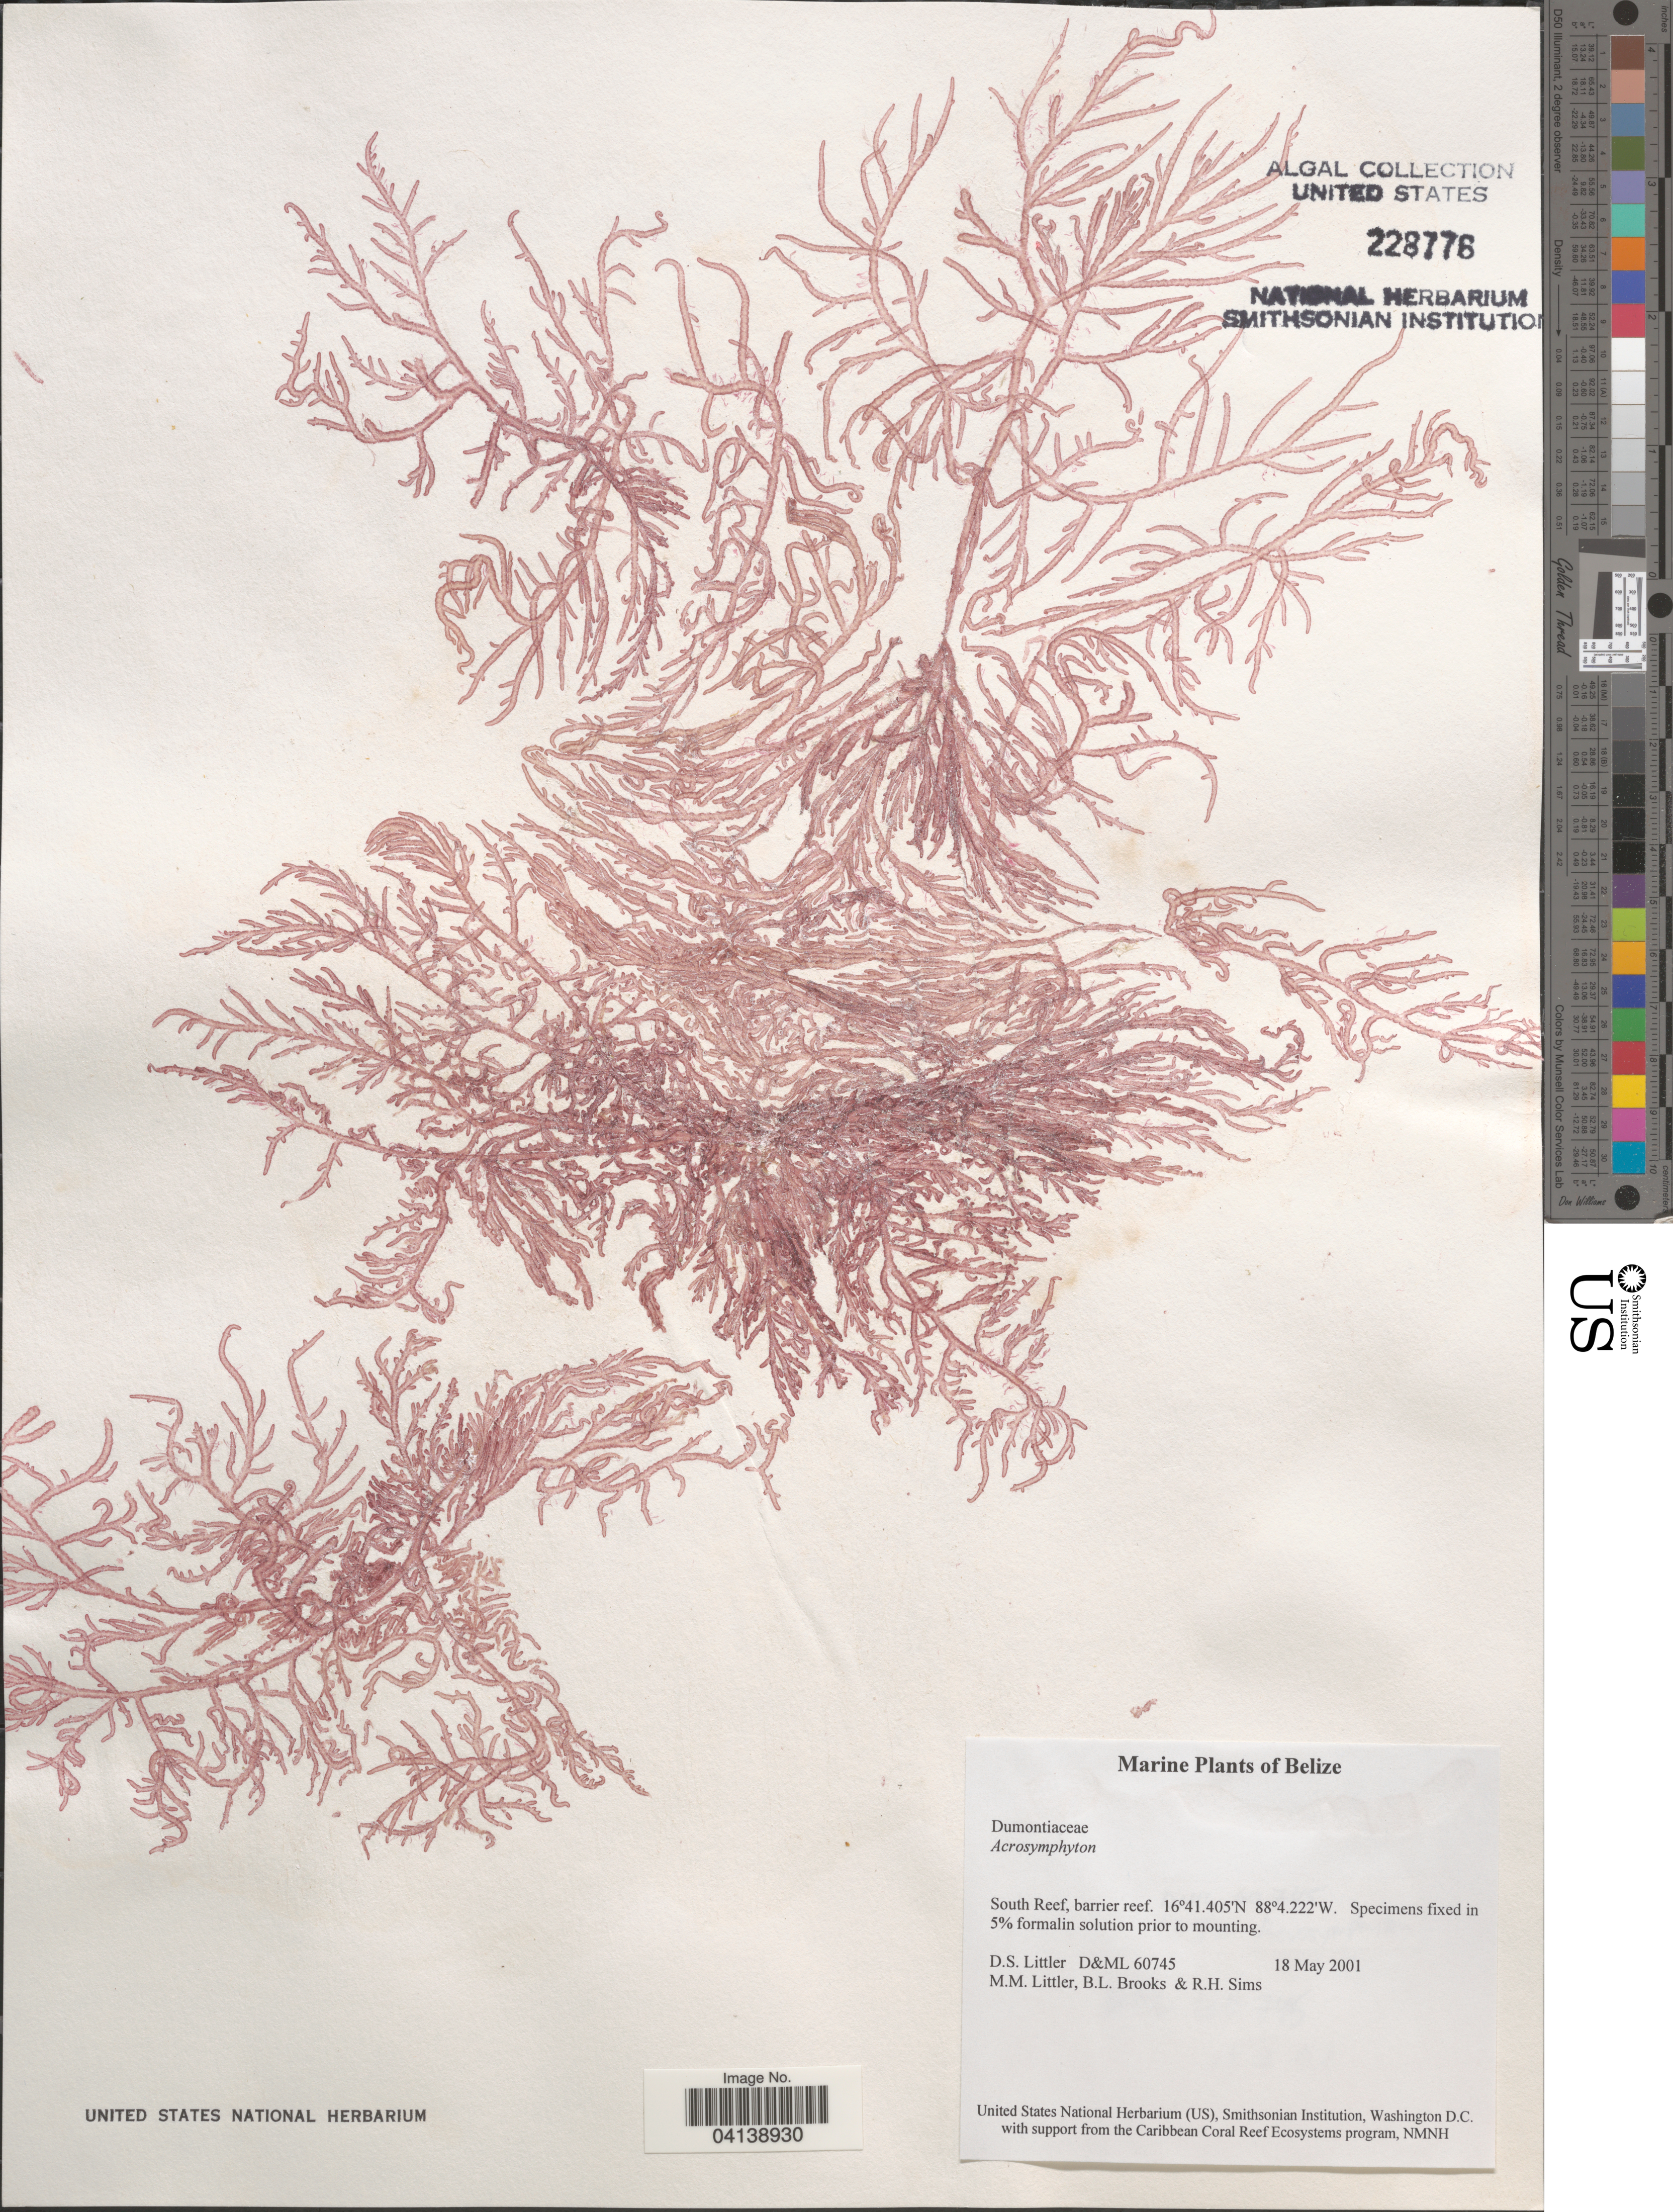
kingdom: Plantae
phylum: Rhodophyta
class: Florideophyceae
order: Acrosymphytales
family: Acrosymphytaceae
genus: Acrosymphyton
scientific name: Acrosymphyton sp.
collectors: D. S. Littler, B. Brooks & R. H. Sims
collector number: D&ML 60745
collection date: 2001-05-18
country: Belize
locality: South Reef, barrier reef.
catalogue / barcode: US 228776